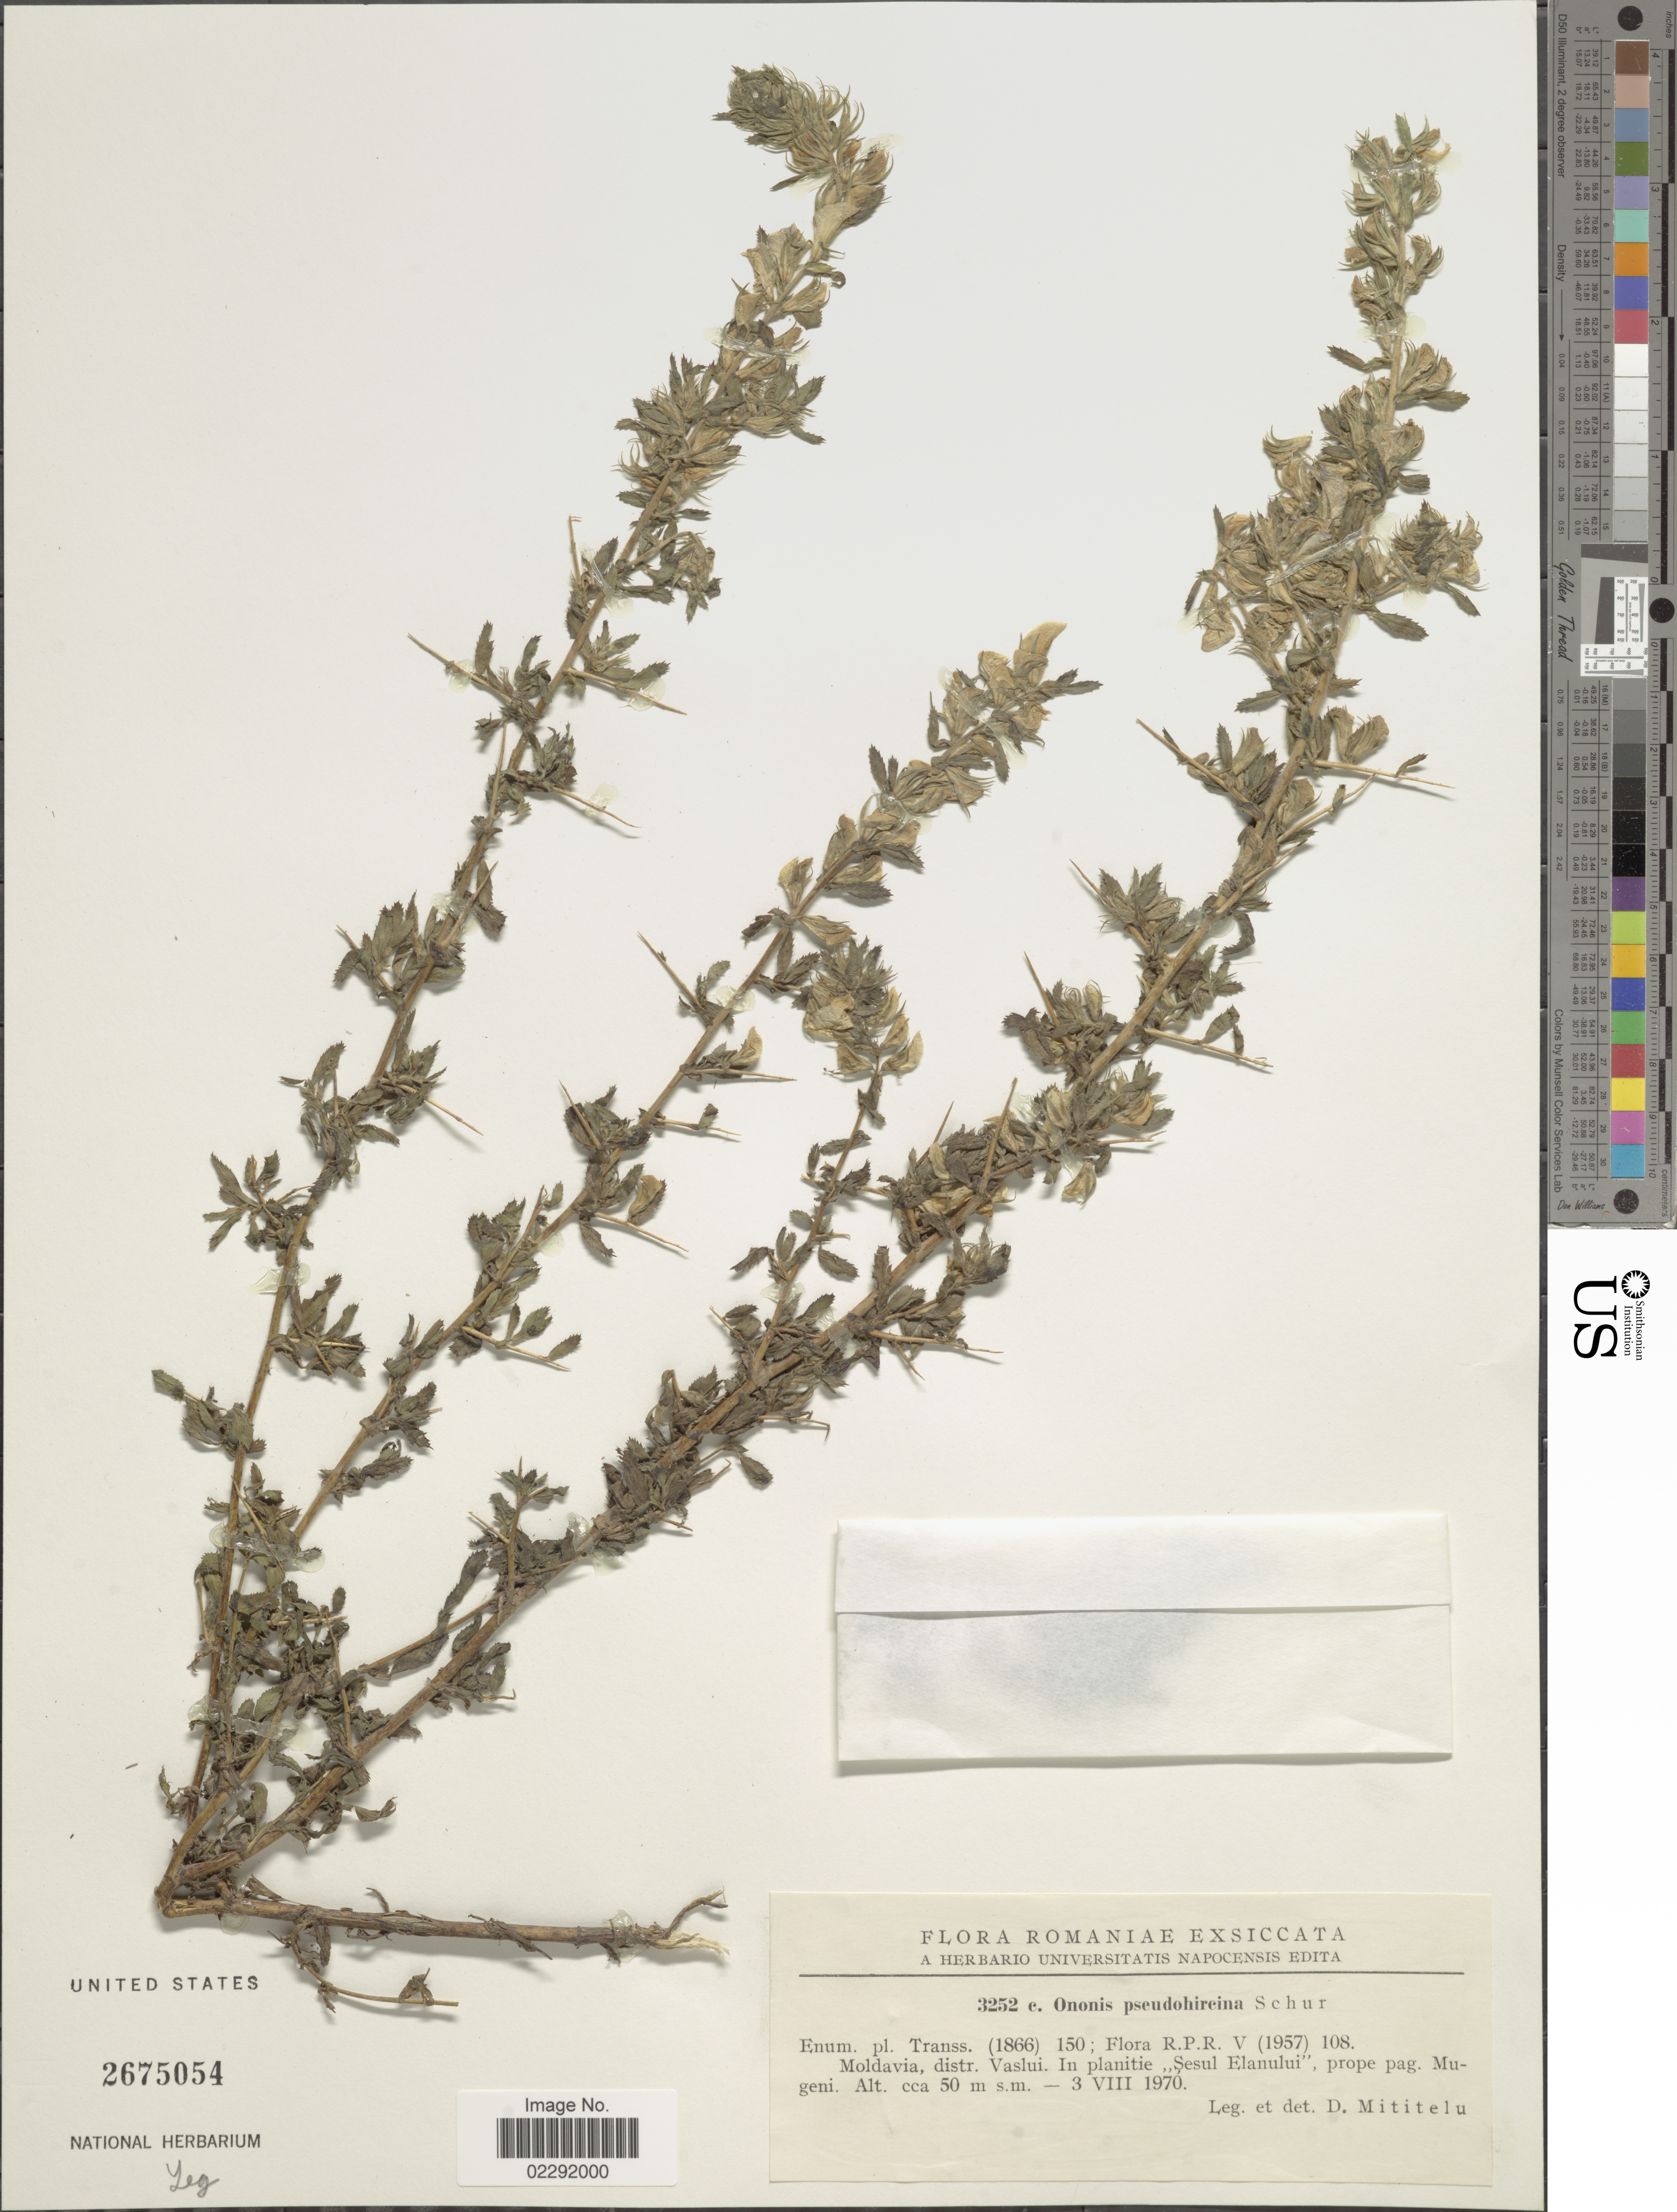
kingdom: Plantae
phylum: Tracheophyta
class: Magnoliopsida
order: Fabales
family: Fabaceae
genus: Ononis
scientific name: Ononis pseudohircina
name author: Schur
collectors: D. Mititelu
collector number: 3252c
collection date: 1970-08-03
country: Romania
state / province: Vaslui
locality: Moldavia, distr, Vaslui, in planitie "Sesul Elanului", prope pag. Mugeni.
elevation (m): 50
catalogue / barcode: US 2675054